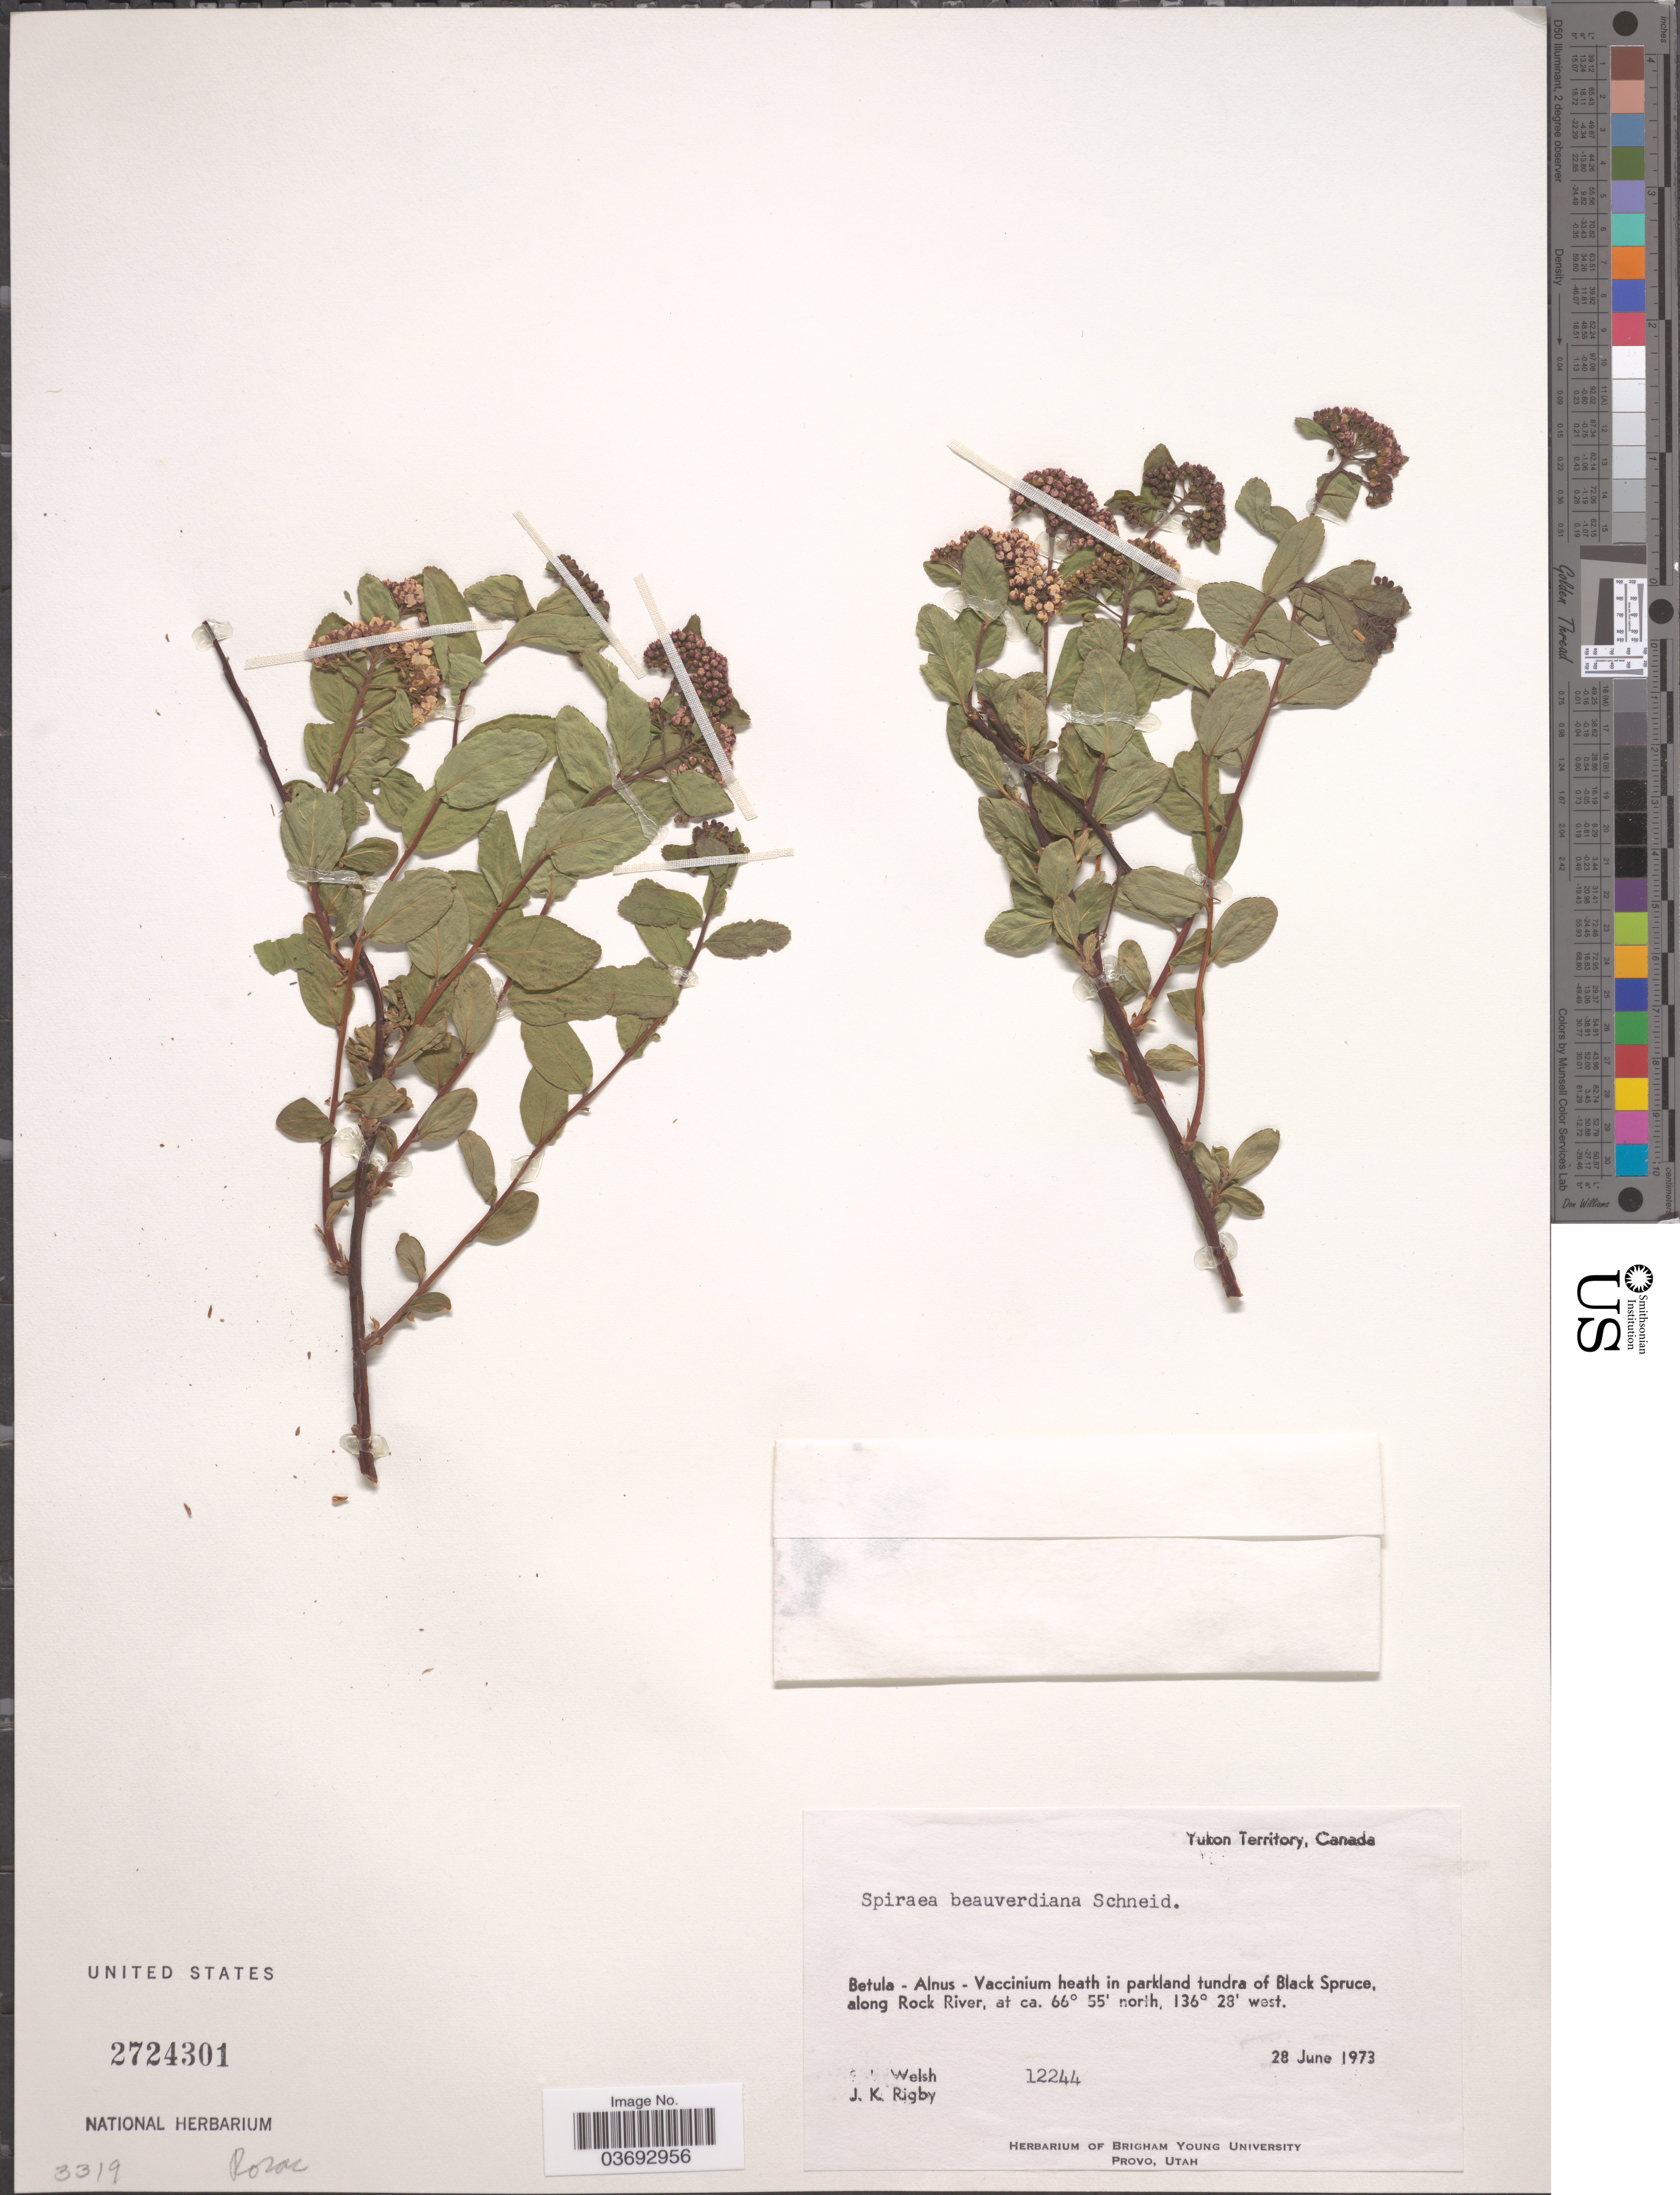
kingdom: Plantae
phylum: Tracheophyta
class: Magnoliopsida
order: Rosales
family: Rosaceae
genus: Spiraea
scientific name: Spiraea stevenii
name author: (C.K. Schneid.) Rydb.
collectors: S. Welsh & J. Rigby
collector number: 12244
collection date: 1973-06-28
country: Canada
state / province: Yukon Territory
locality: Betula - Alnus - Vaccinium heath in parkland tundra of Black Spruce, along Rock River.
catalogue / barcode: US 2724301